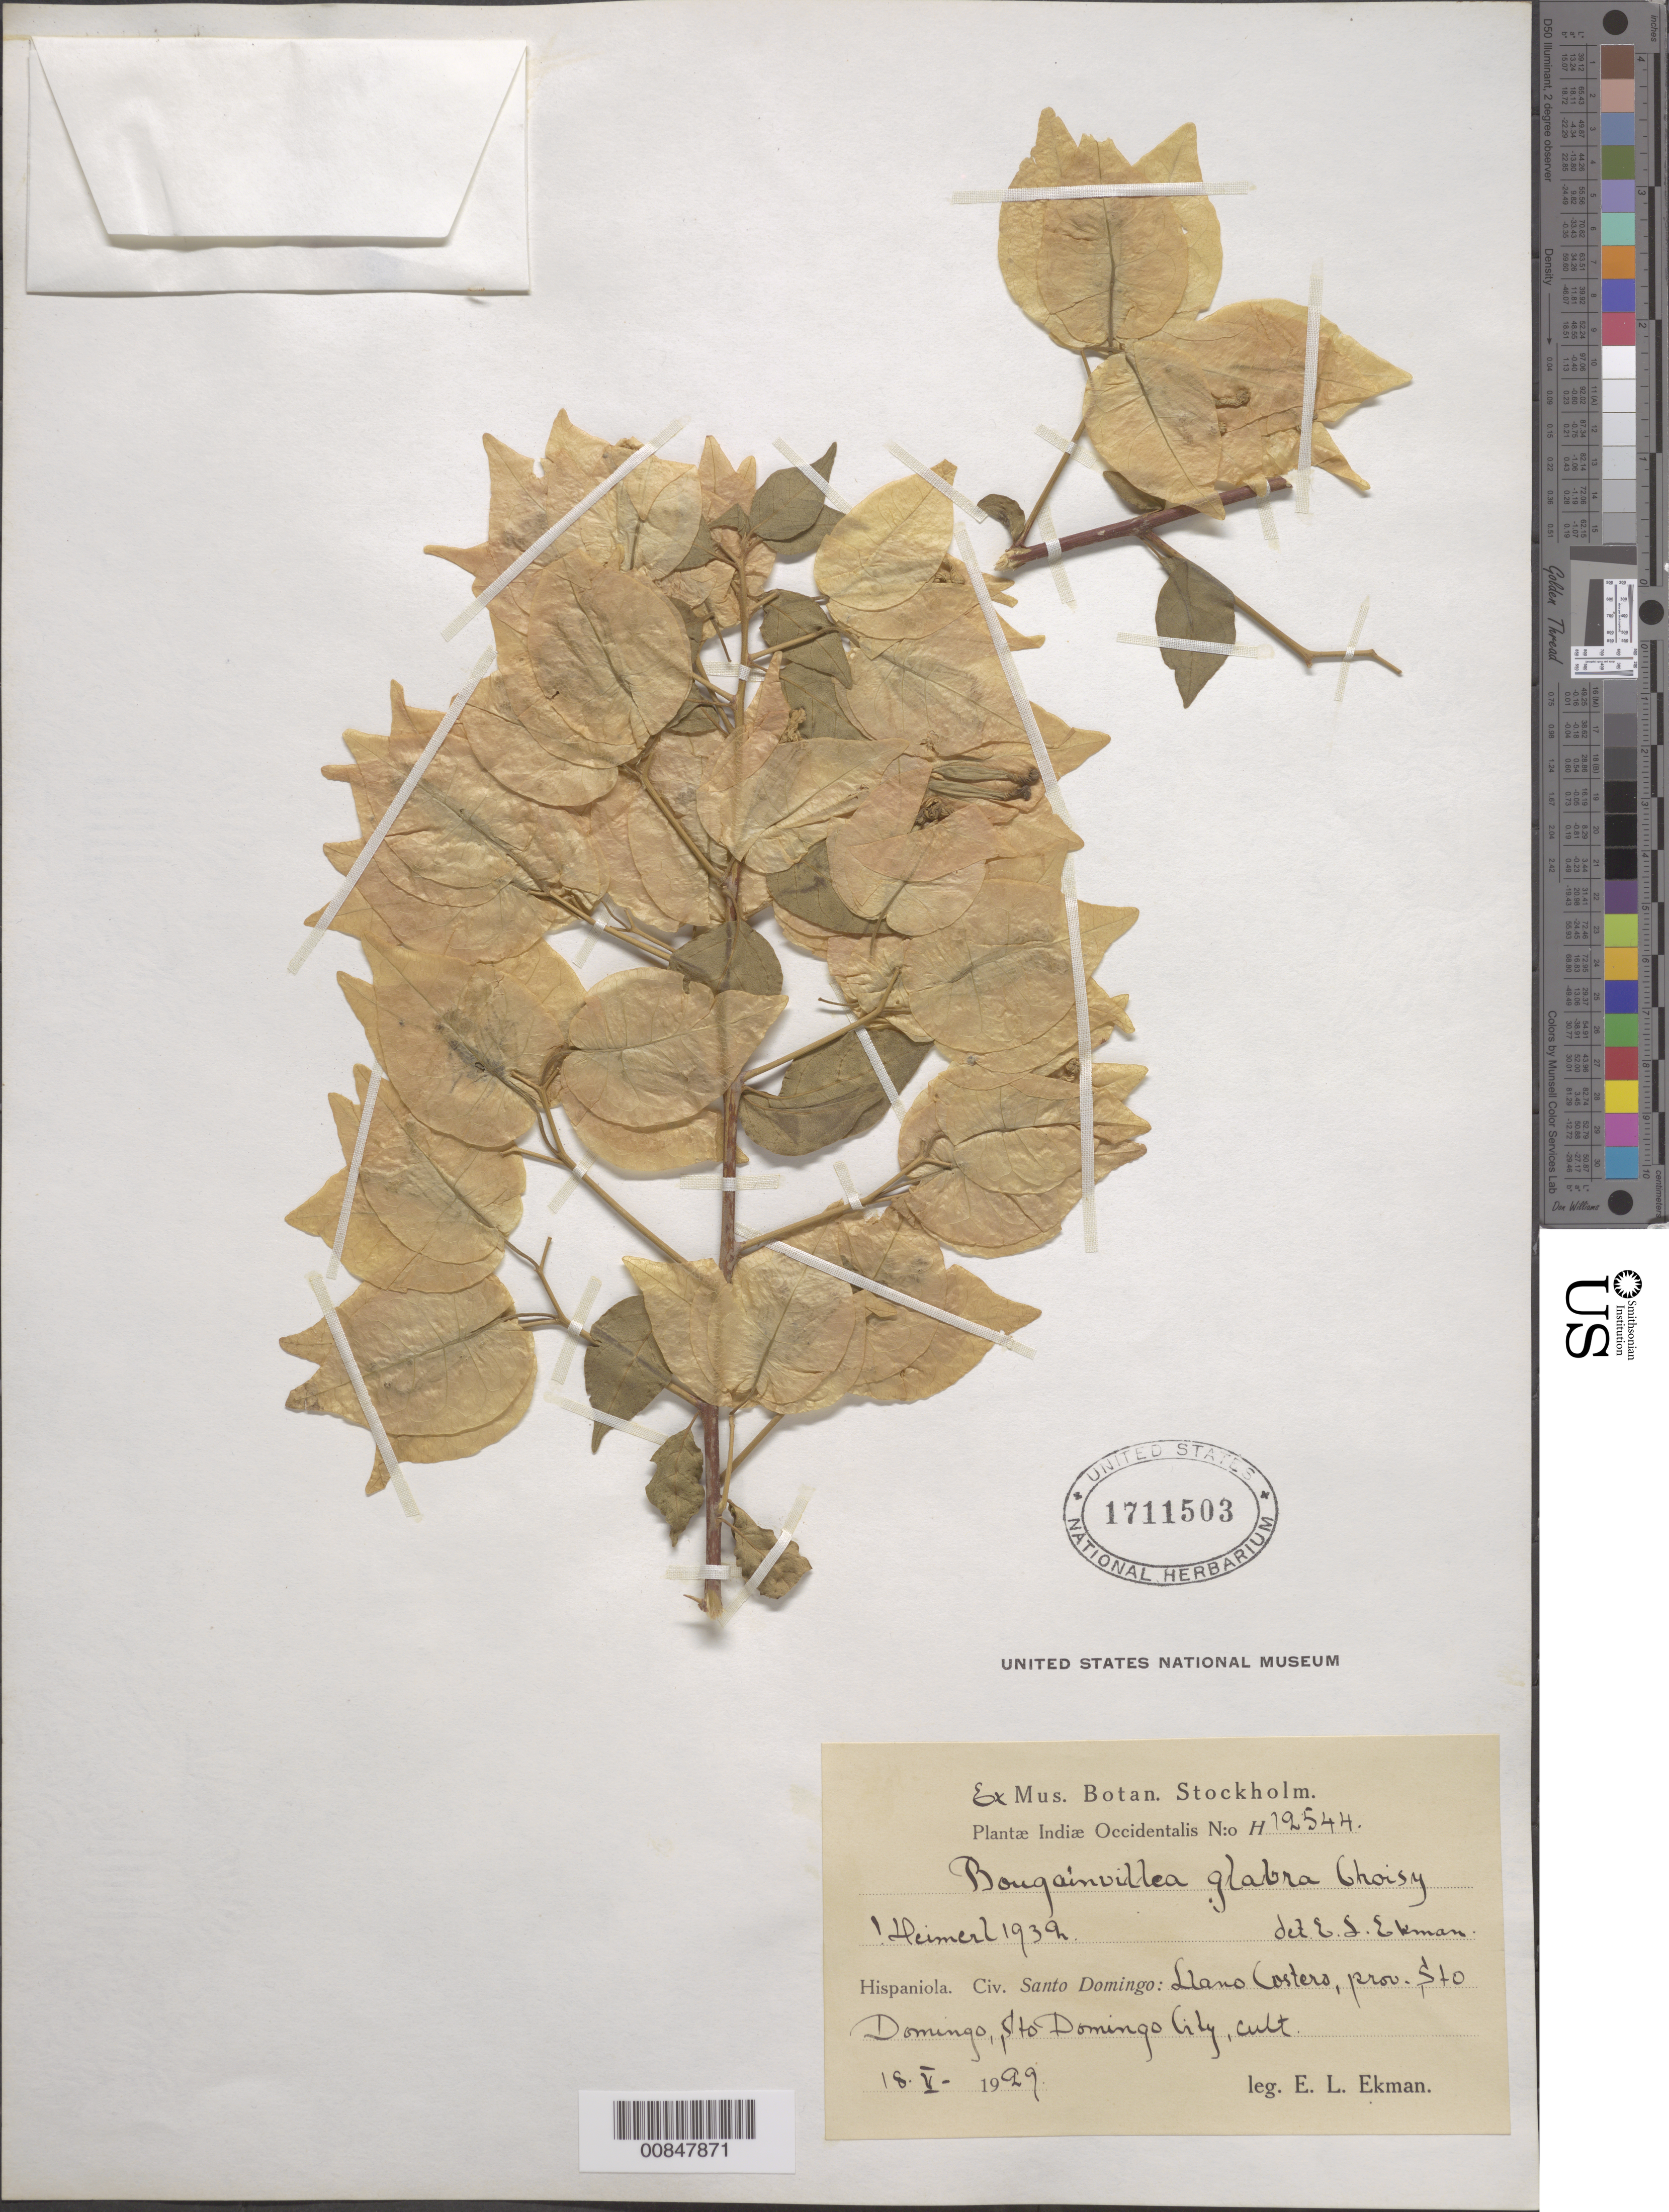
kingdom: Plantae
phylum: Tracheophyta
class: Magnoliopsida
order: Caryophyllales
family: Nyctaginaceae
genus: Bougainvillea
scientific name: Bougainvillea glabra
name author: Choisy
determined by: Heimerl, A.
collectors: E. L. Ekman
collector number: H 12544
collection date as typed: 18 May 1929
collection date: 1929-05-18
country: Dominican Republic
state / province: Distrito Nacional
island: Hispaniola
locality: Llano Costero, prov. Sto. Domingo (obsolete), Sto. Domingo City.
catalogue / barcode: US 1711503